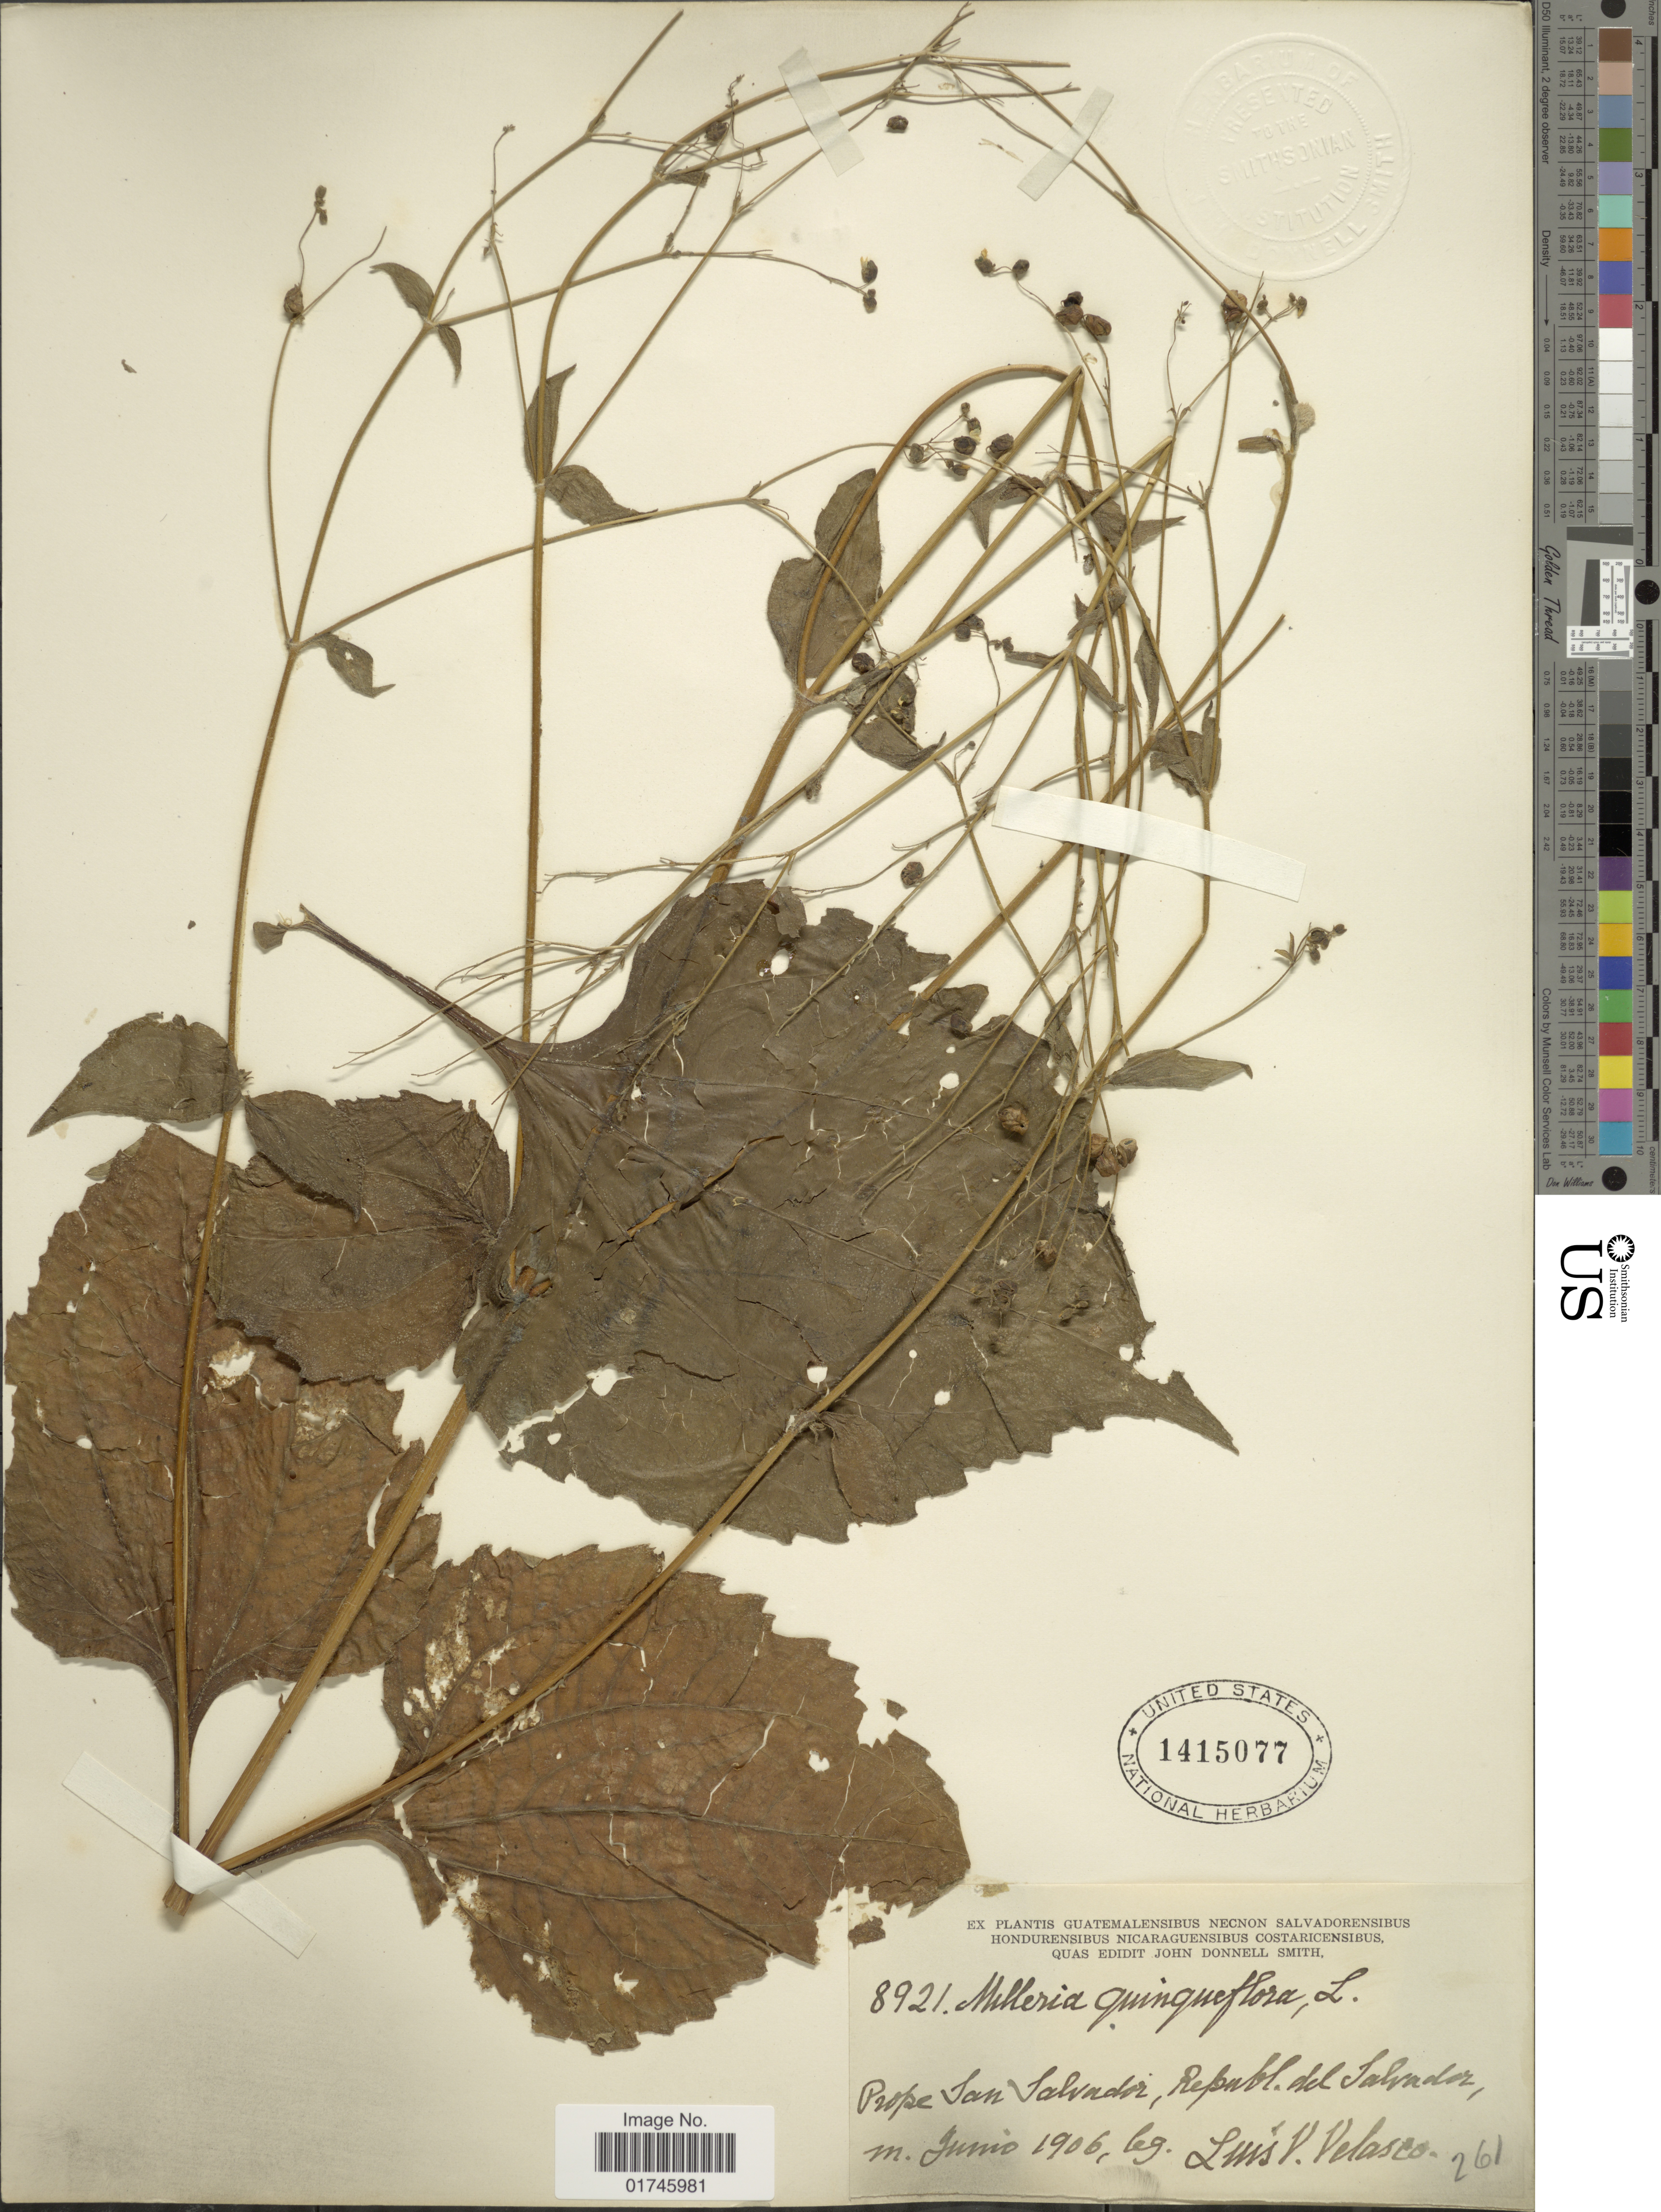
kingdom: Plantae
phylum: Tracheophyta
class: Magnoliopsida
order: Asterales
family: Asteraceae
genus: Milleria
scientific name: Milleria quinqueflora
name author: L.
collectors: L. Velasco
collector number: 8921/261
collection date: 1906-06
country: El Salvador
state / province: San Salvador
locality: Prope San Salvador, Republ. del Salvador.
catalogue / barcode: US 1415077